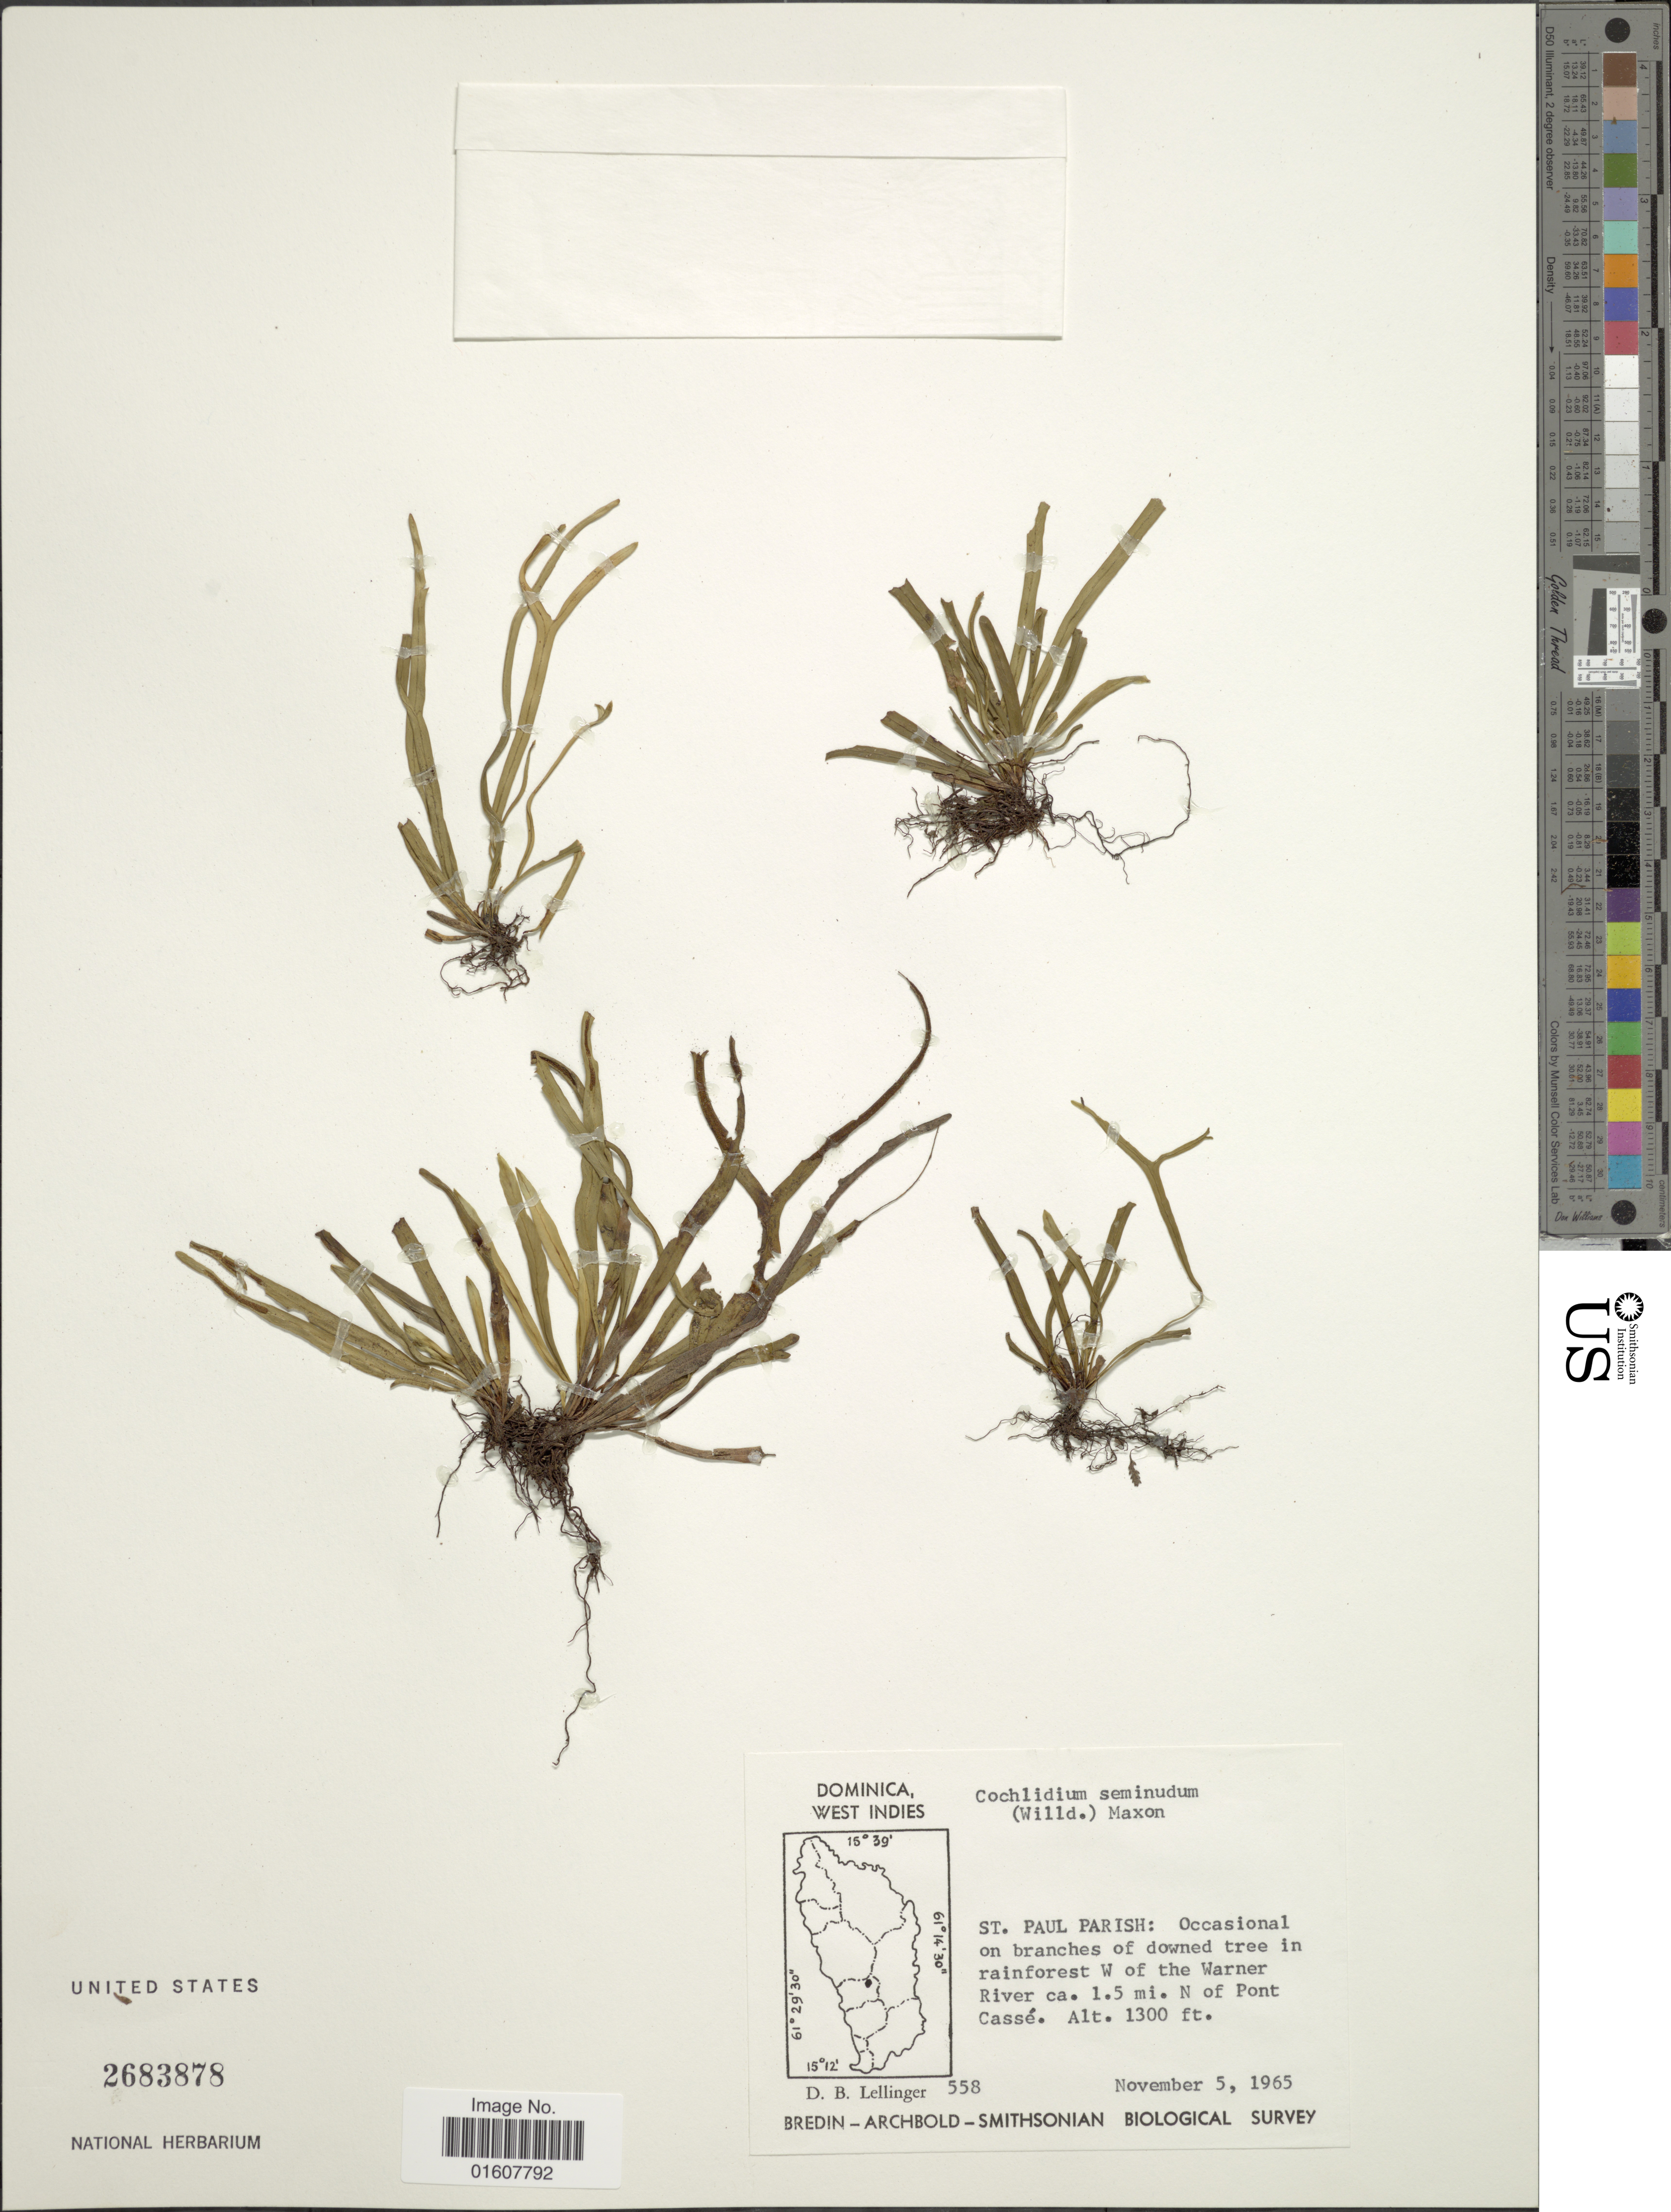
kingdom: Plantae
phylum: Tracheophyta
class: Polypodiopsida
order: Polypodiales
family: Polypodiaceae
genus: Cochlidium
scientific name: Cochlidium seminudum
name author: (Willd.) Maxon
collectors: D. B. Lellinger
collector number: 558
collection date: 1965-11-05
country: Dominica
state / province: St. Paul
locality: St. Paul Parish: Occasional on branches of downed tree in rainforest W of the Warner River ca. 1.5 mi. N of Pont Cassé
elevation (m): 396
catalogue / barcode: US 2683878